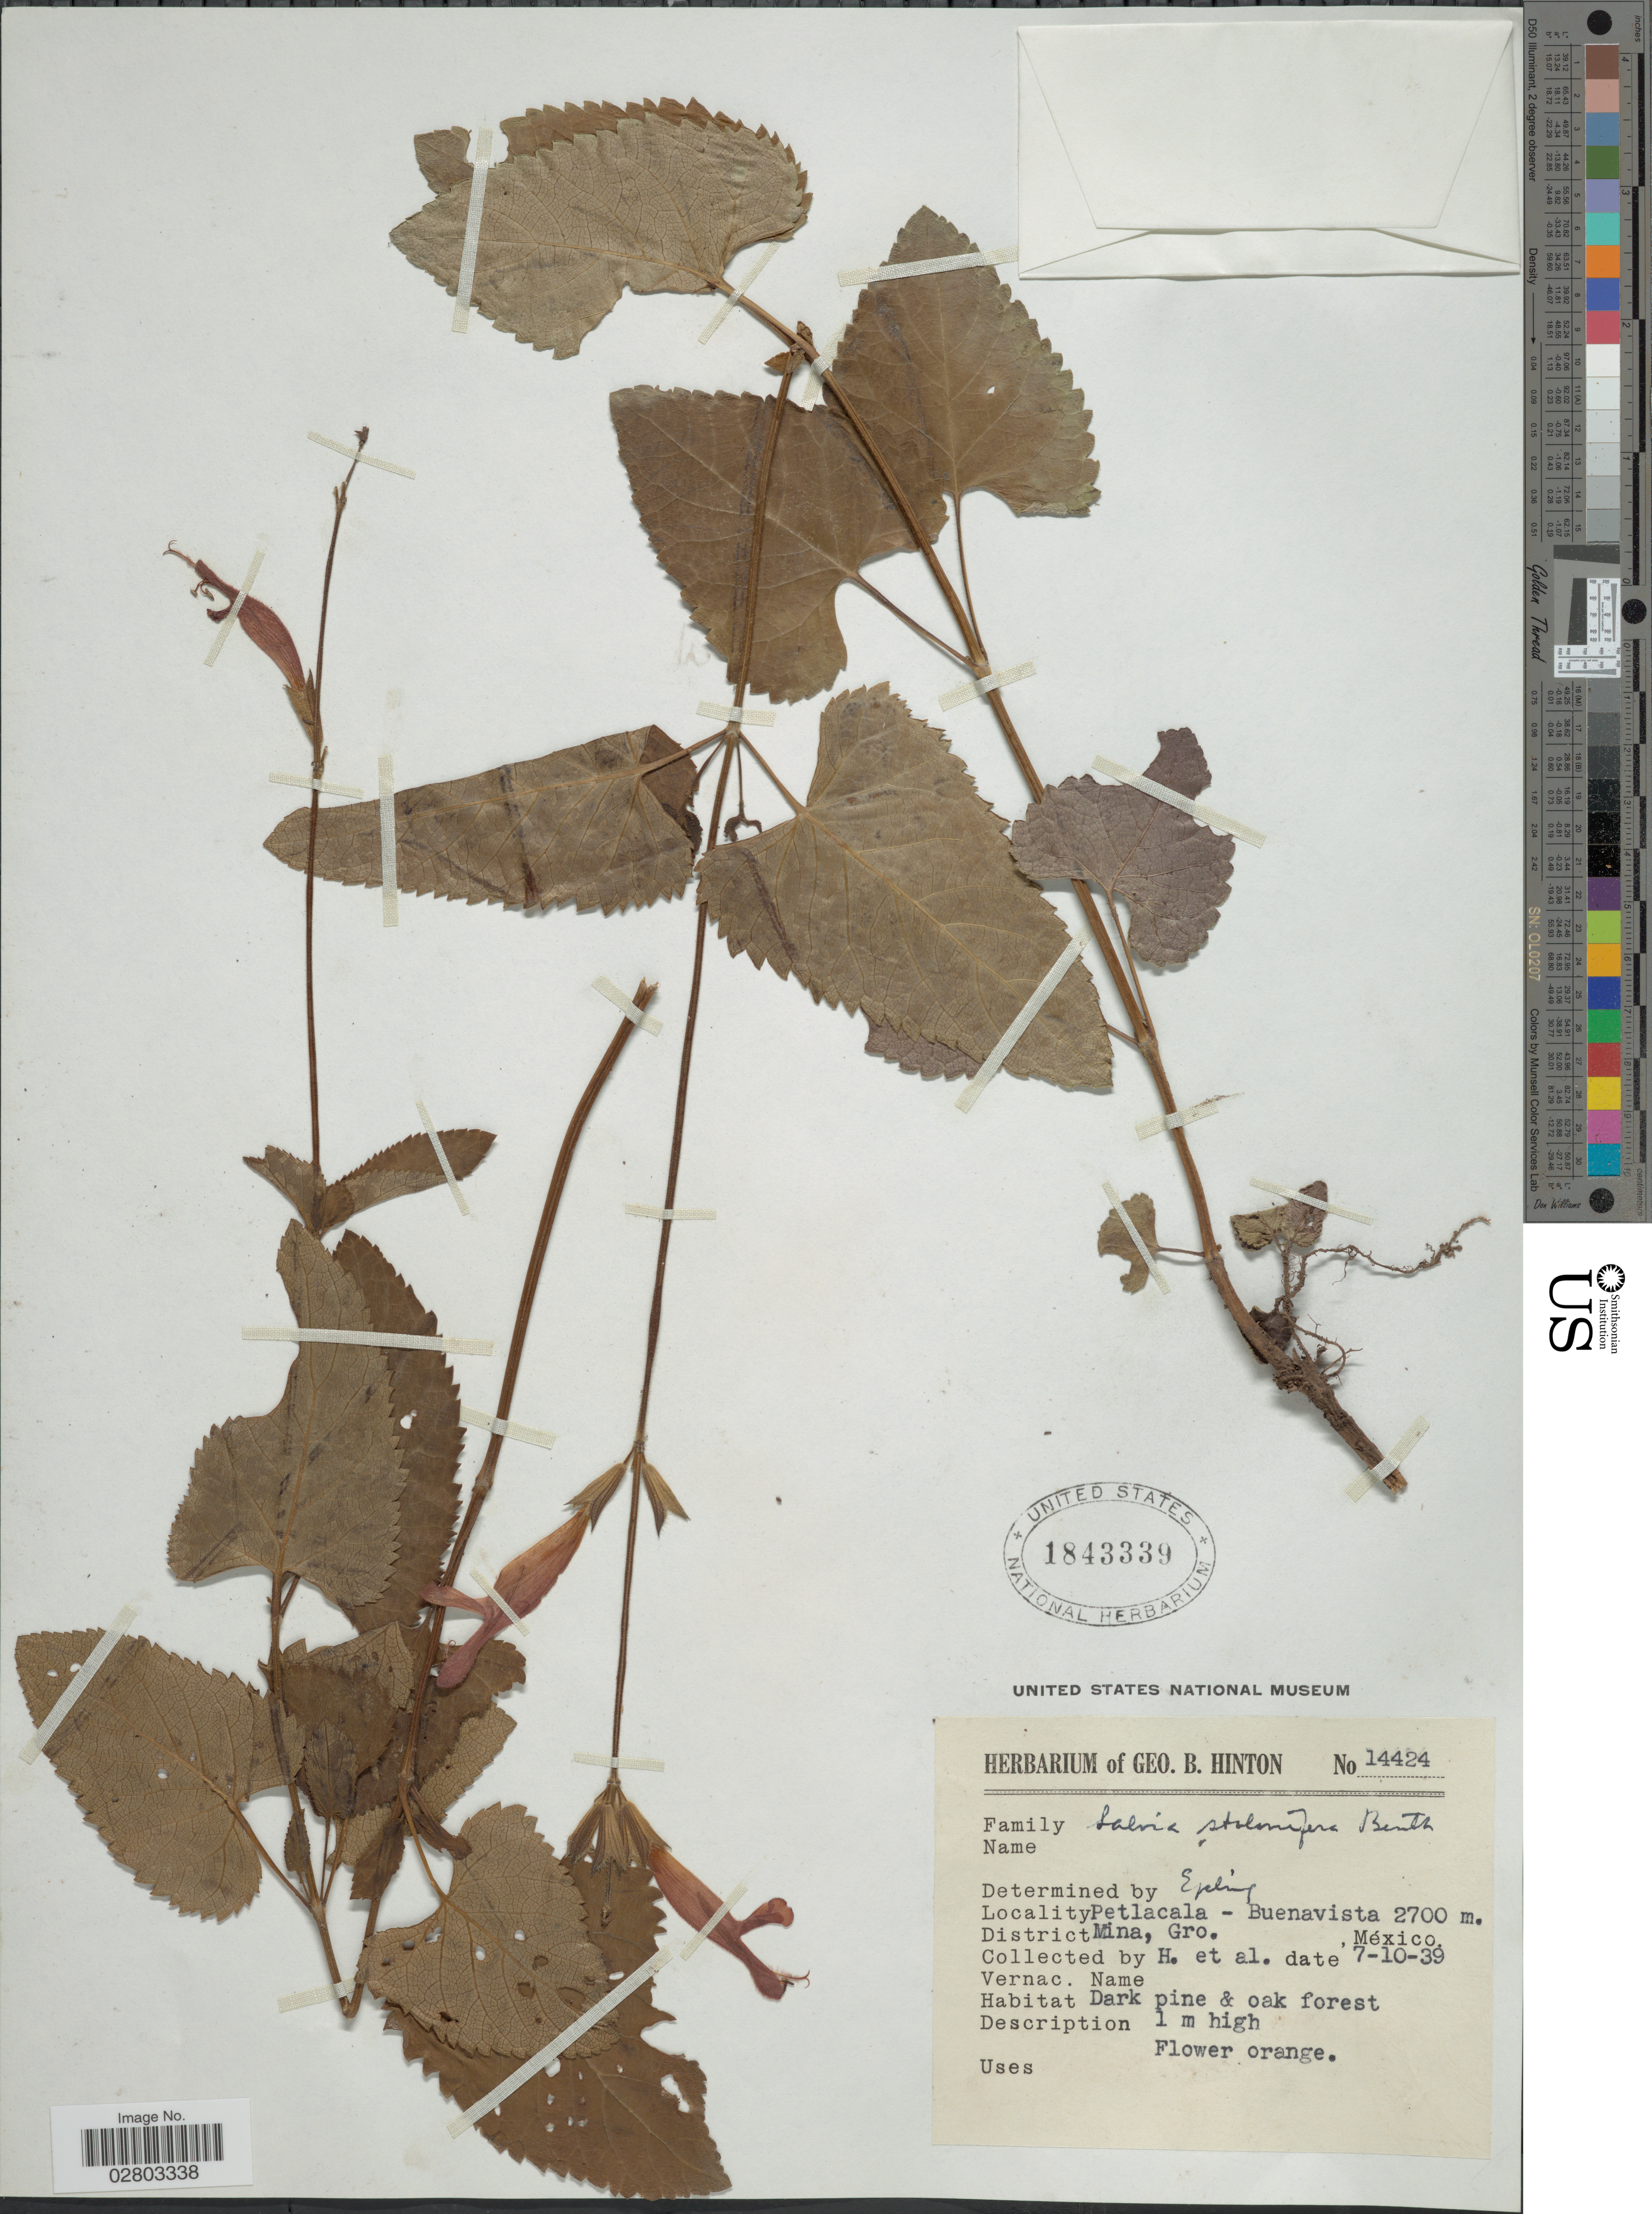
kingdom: Plantae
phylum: Tracheophyta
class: Magnoliopsida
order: Lamiales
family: Lamiaceae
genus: Salvia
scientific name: Salvia stolonifera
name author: Benth.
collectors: G. B. Hinton & et al.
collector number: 14424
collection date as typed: Transcribed d/m/y: 7/10/39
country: Mexico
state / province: Guerrero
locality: Petlacala-Buenavista, District Mina.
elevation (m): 2700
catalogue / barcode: US 1843339